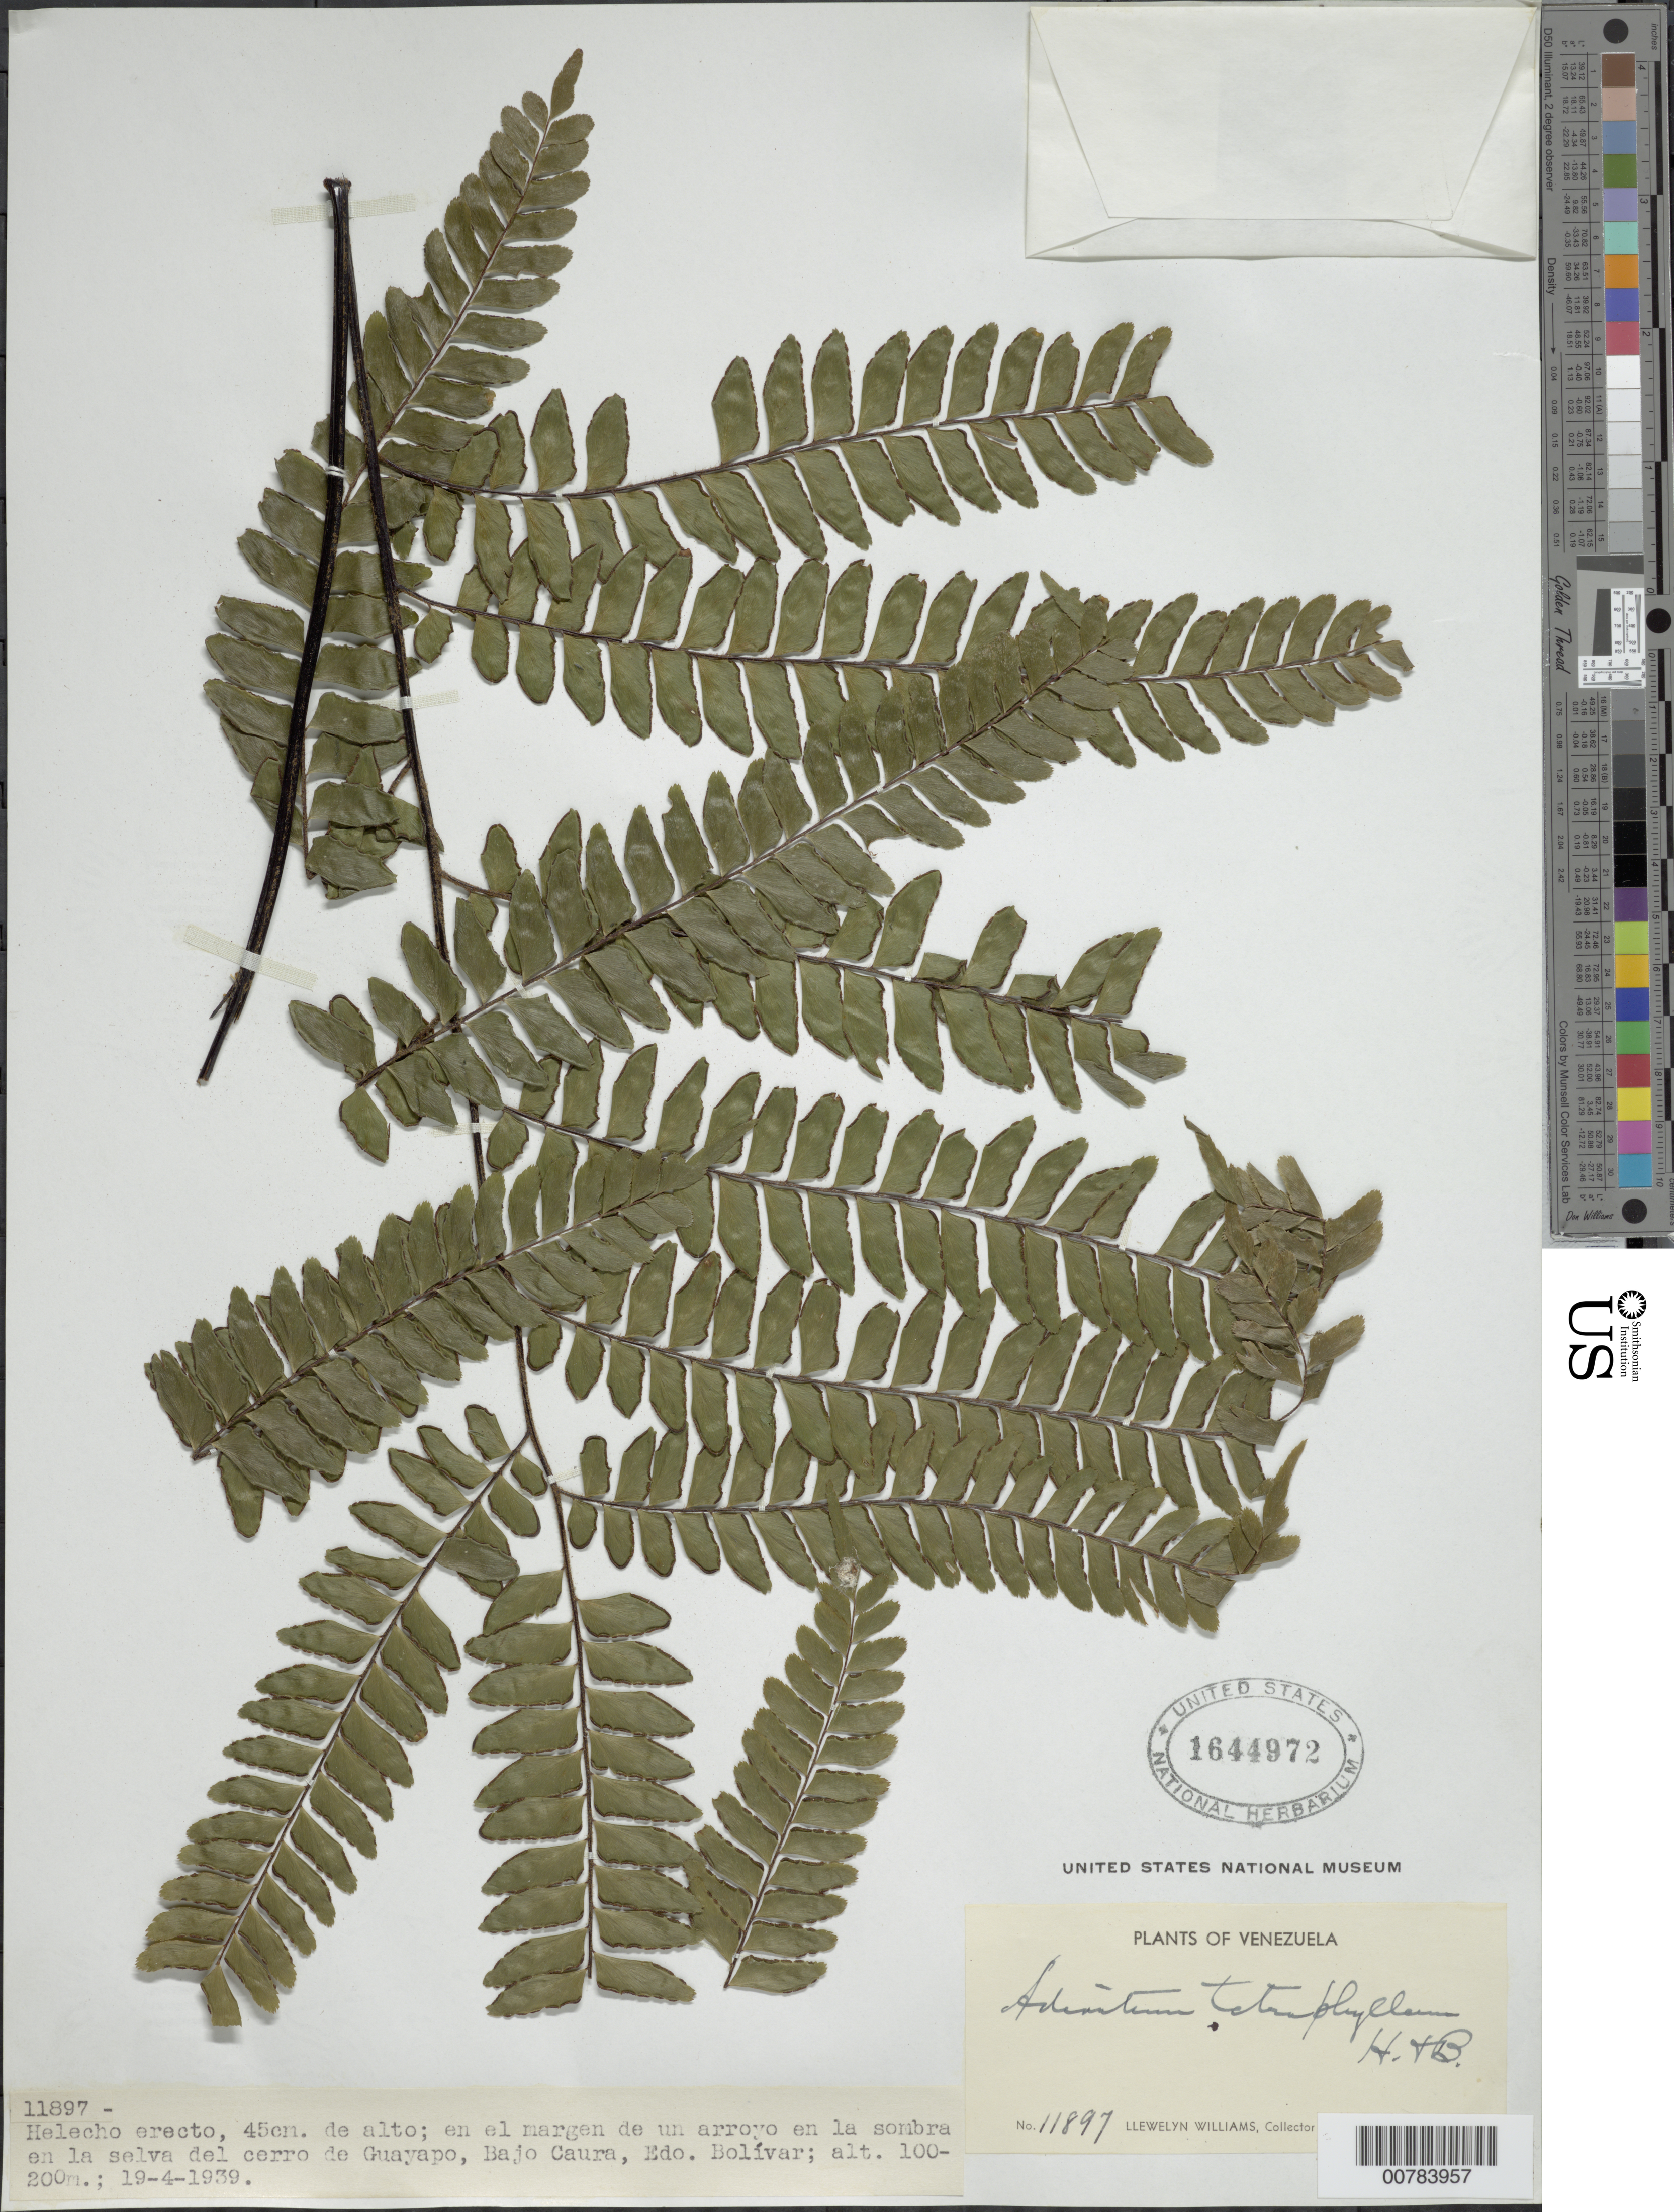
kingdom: Plantae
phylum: Tracheophyta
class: Polypodiopsida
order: Polypodiales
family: Pteridaceae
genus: Adiantum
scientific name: Adiantum tetraphyllum x A. villosum L.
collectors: Ll. Williams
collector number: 11897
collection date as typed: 19-Apr-39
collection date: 1939-04-19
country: Venezuela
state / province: Bolívar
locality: Guayapo, Bajo Caura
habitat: Margen de un arroyo en la sombra en la selva del cerro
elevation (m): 100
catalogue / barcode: US 1644972